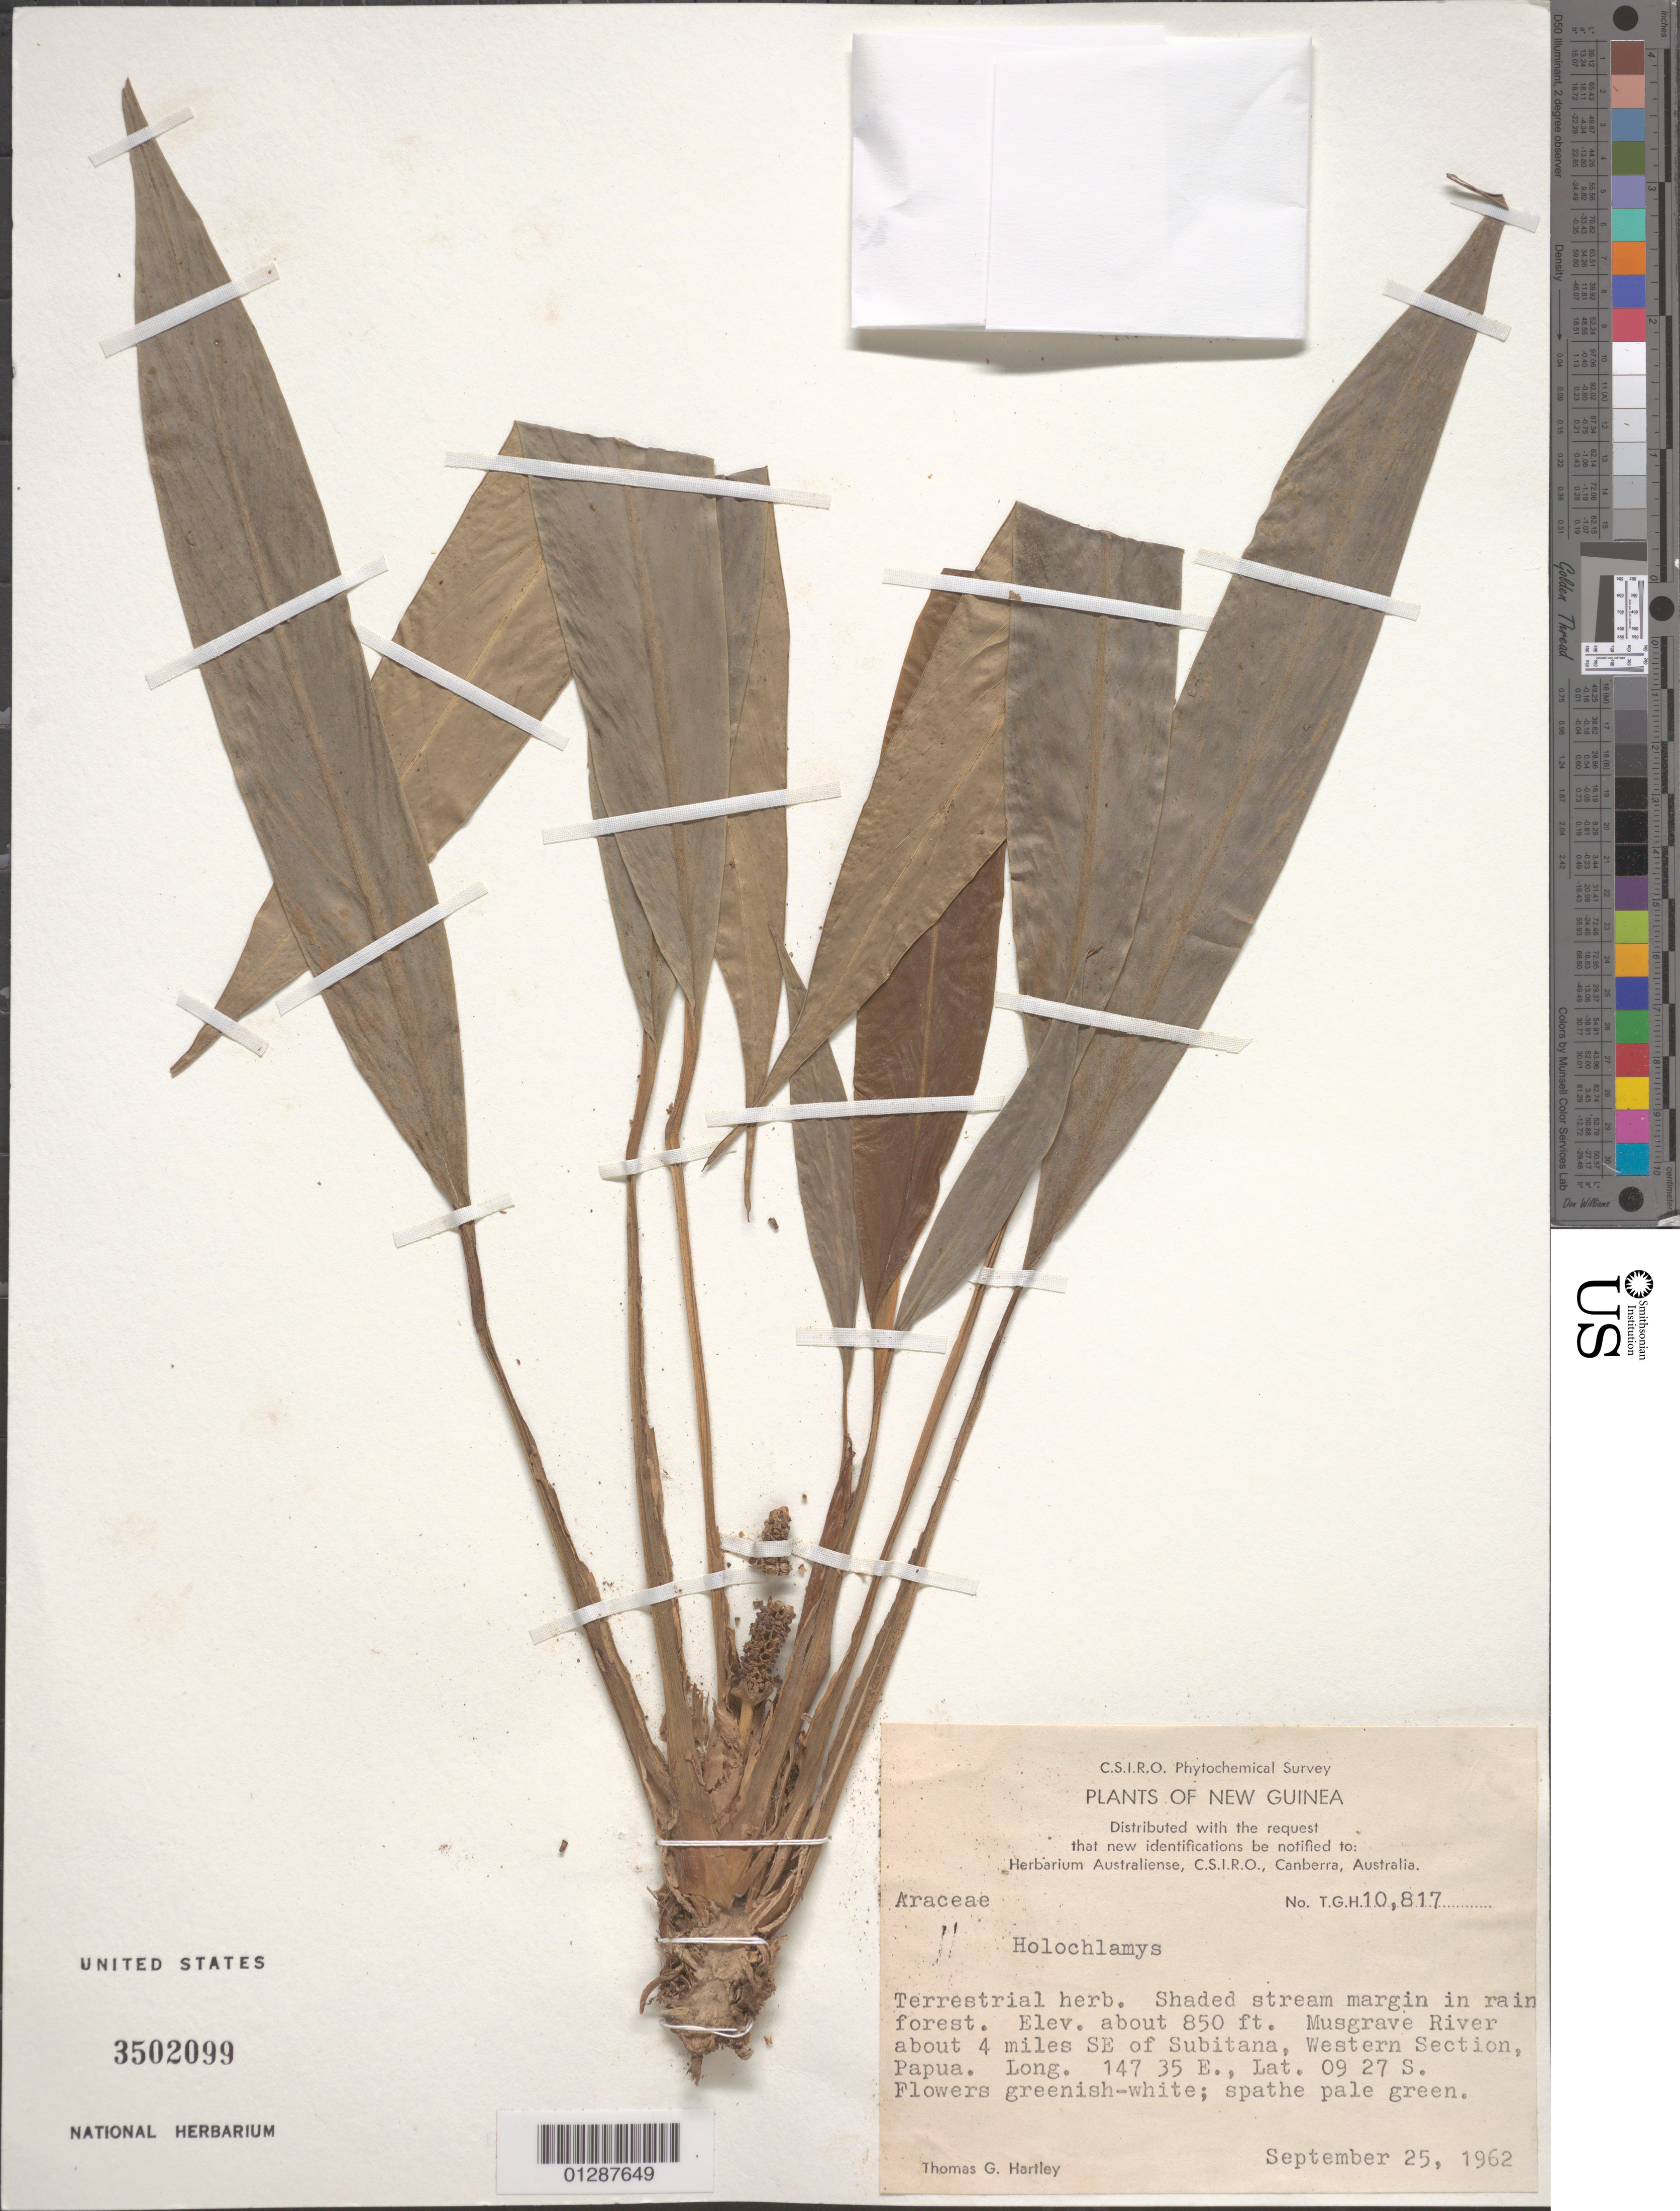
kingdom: Plantae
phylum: Tracheophyta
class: Liliopsida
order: Alismatales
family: Araceae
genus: Holochlamys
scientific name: Holochlamys beccarii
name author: Engl.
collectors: T. G. Hartley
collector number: TGH 10817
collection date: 1962-09-25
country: Papua New Guinea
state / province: Manus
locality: New Guinea. Musgrave River about 4 miles SE of Subitana, Western Section, Papua.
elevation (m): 259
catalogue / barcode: US 3502099